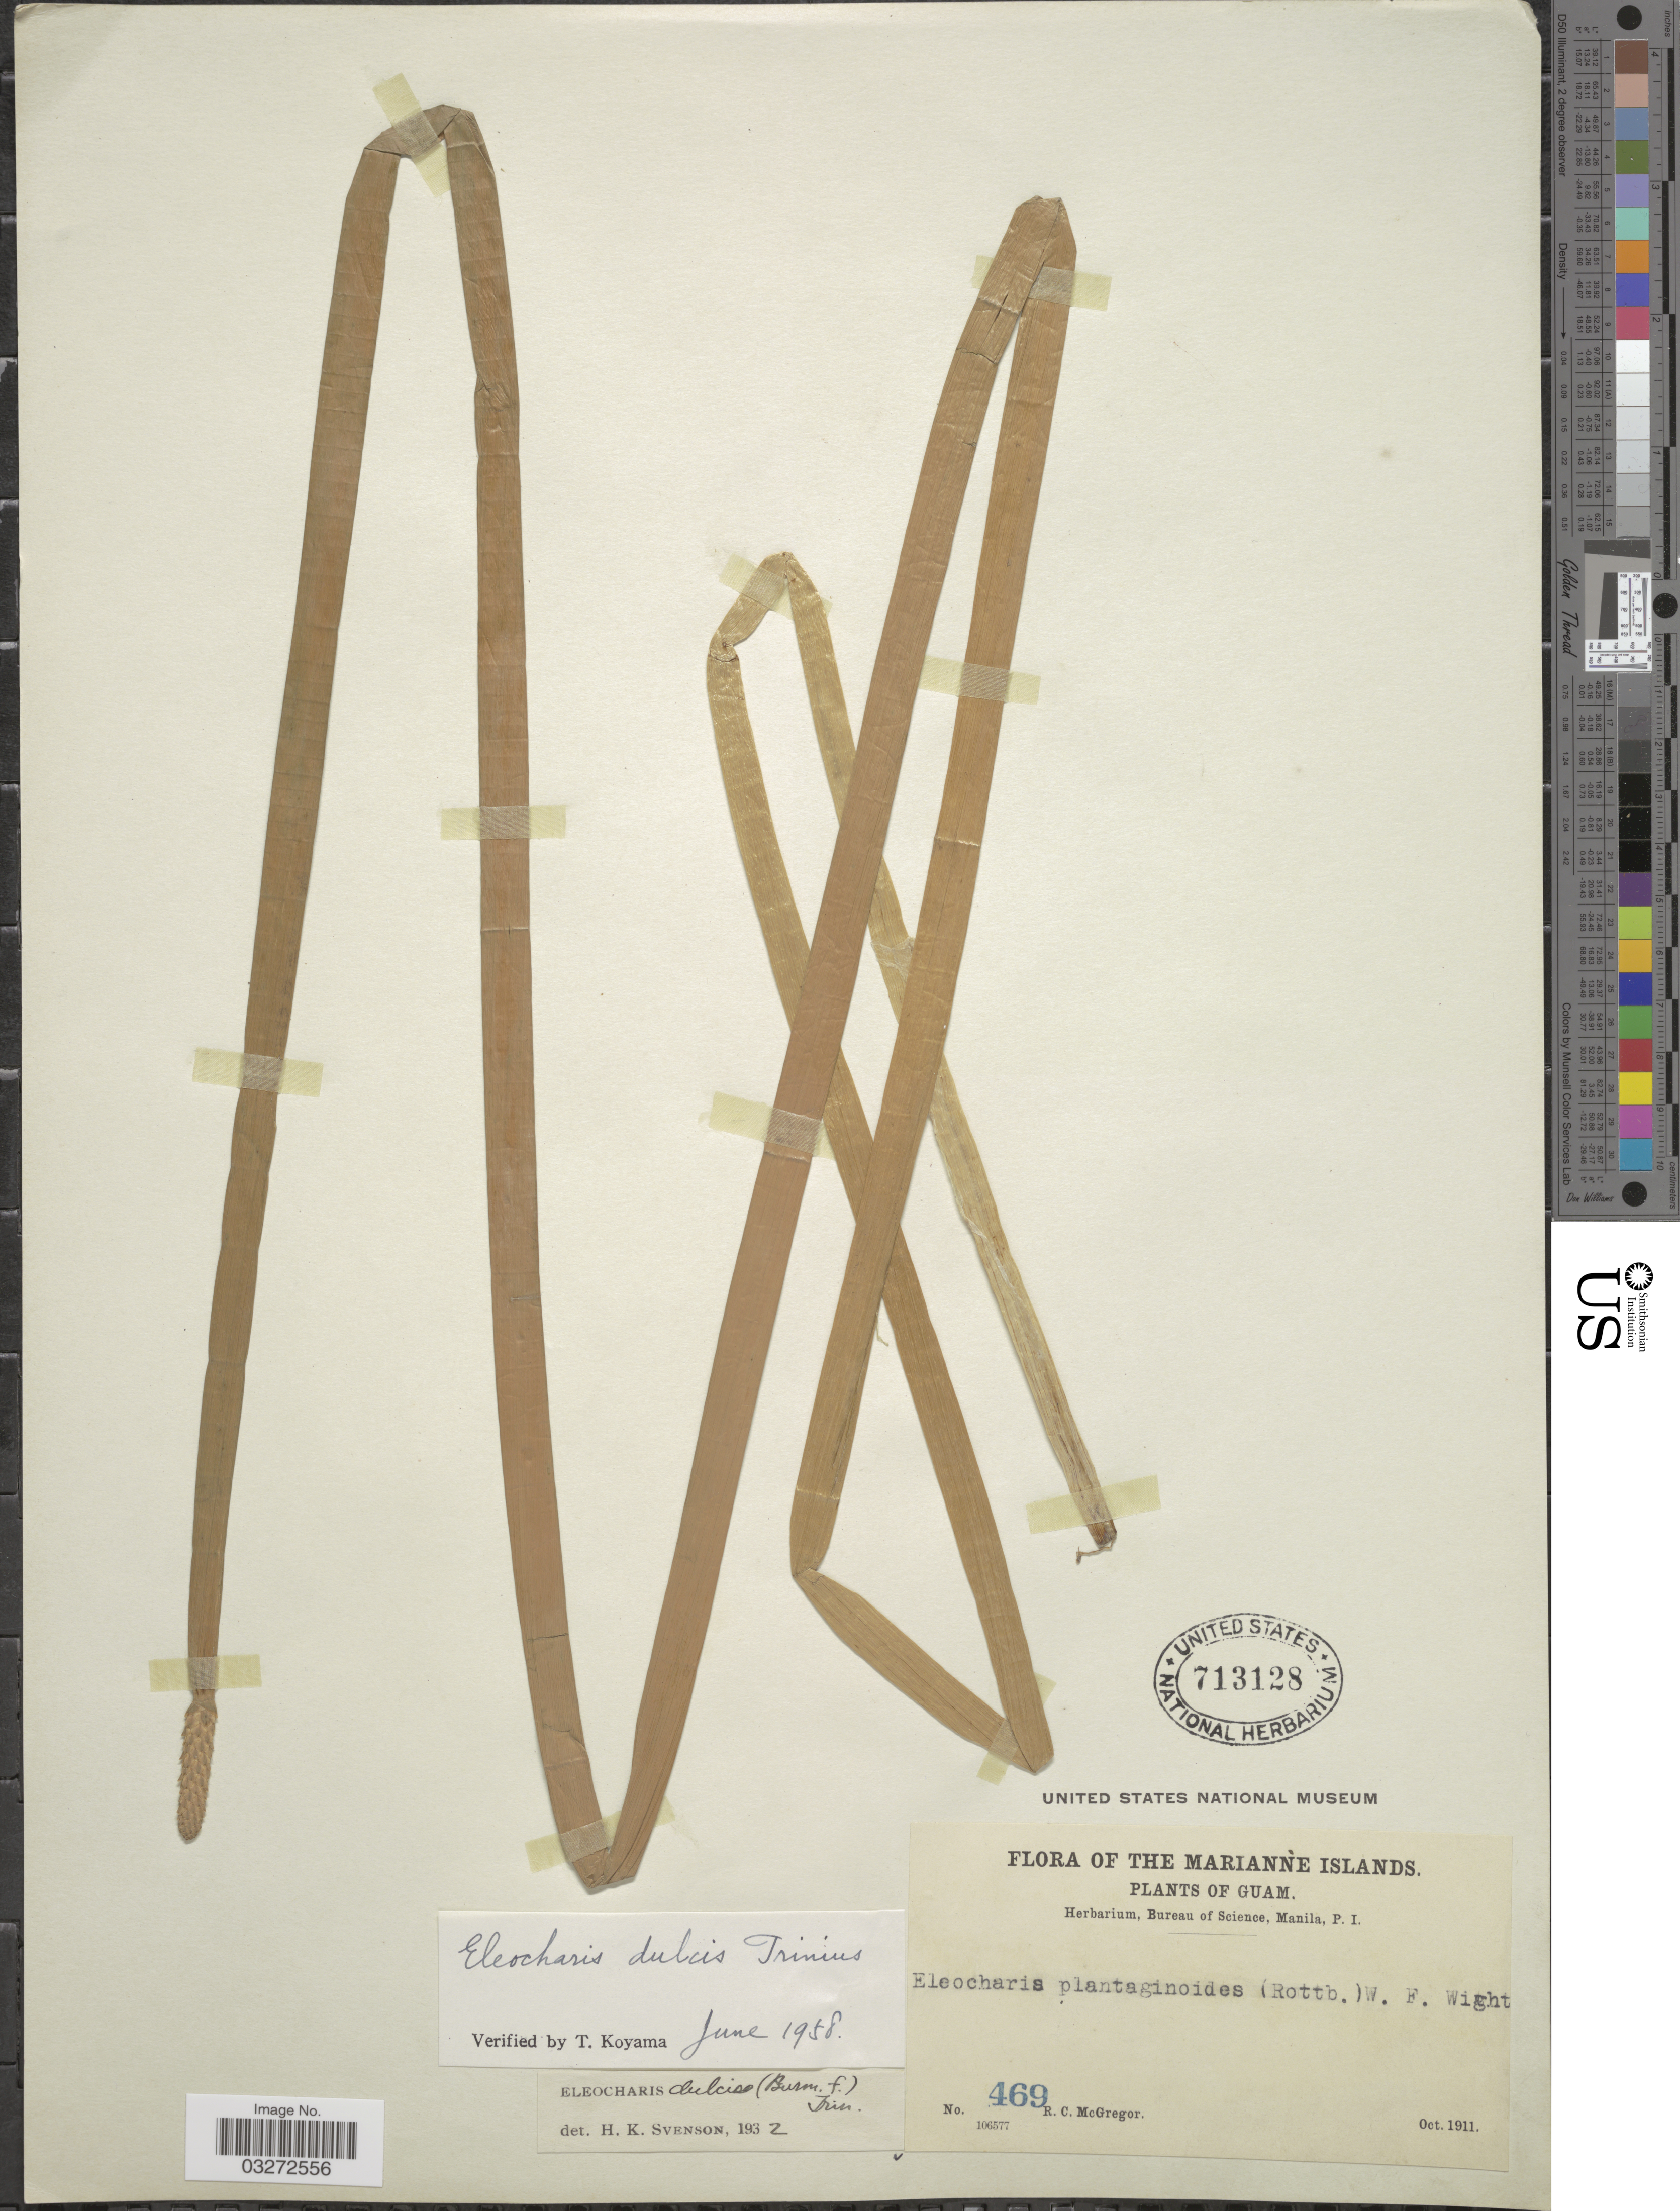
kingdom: Plantae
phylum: Tracheophyta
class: Liliopsida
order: Poales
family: Cyperaceae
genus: Eleocharis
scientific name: Eleocharis dulcis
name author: (Burm. f.) Trin. ex Hensch.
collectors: R. C. McGregor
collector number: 469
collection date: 1911-10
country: Guam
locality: The Marianne Islands.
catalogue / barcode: US 713128